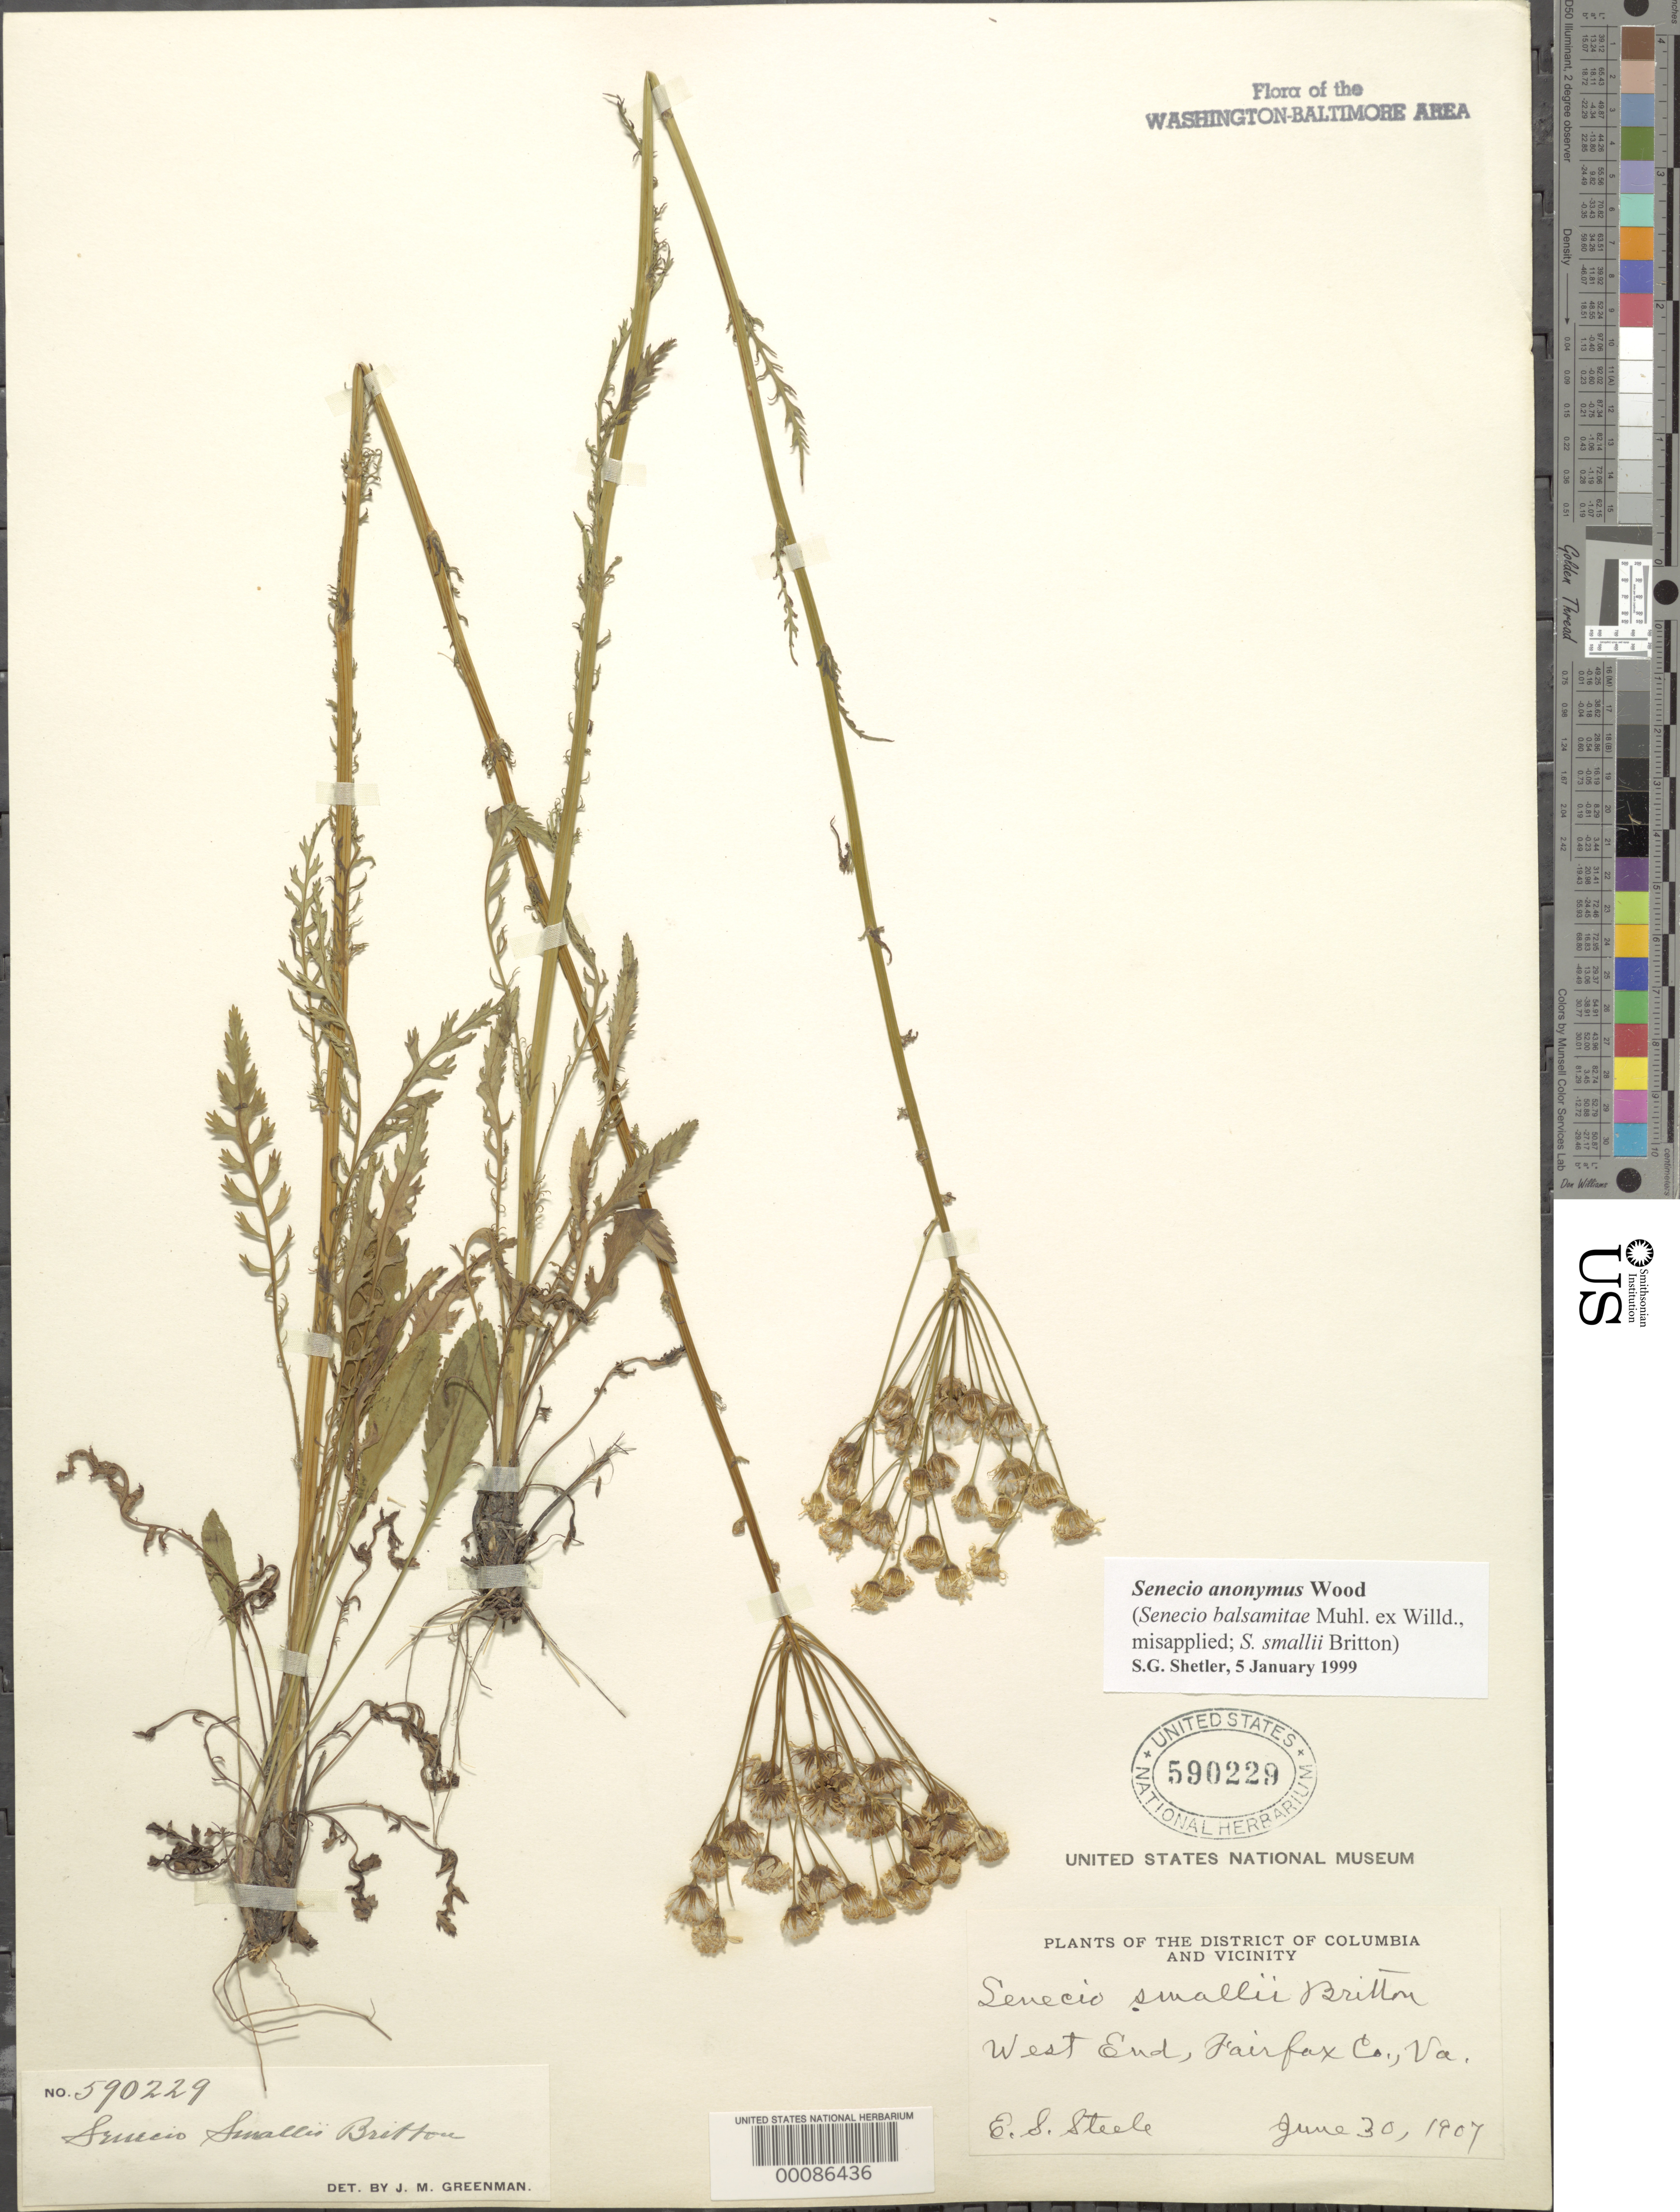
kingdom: Plantae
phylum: Tracheophyta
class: Magnoliopsida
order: Asterales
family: Asteraceae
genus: Packera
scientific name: Packera anonyma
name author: (Alph. Wood) W.A. Weber & Á. Löve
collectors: E. Steele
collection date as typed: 30 Jun 1907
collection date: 1907-06-30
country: United States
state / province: Virginia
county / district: Fairfax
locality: west end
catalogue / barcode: US 590229